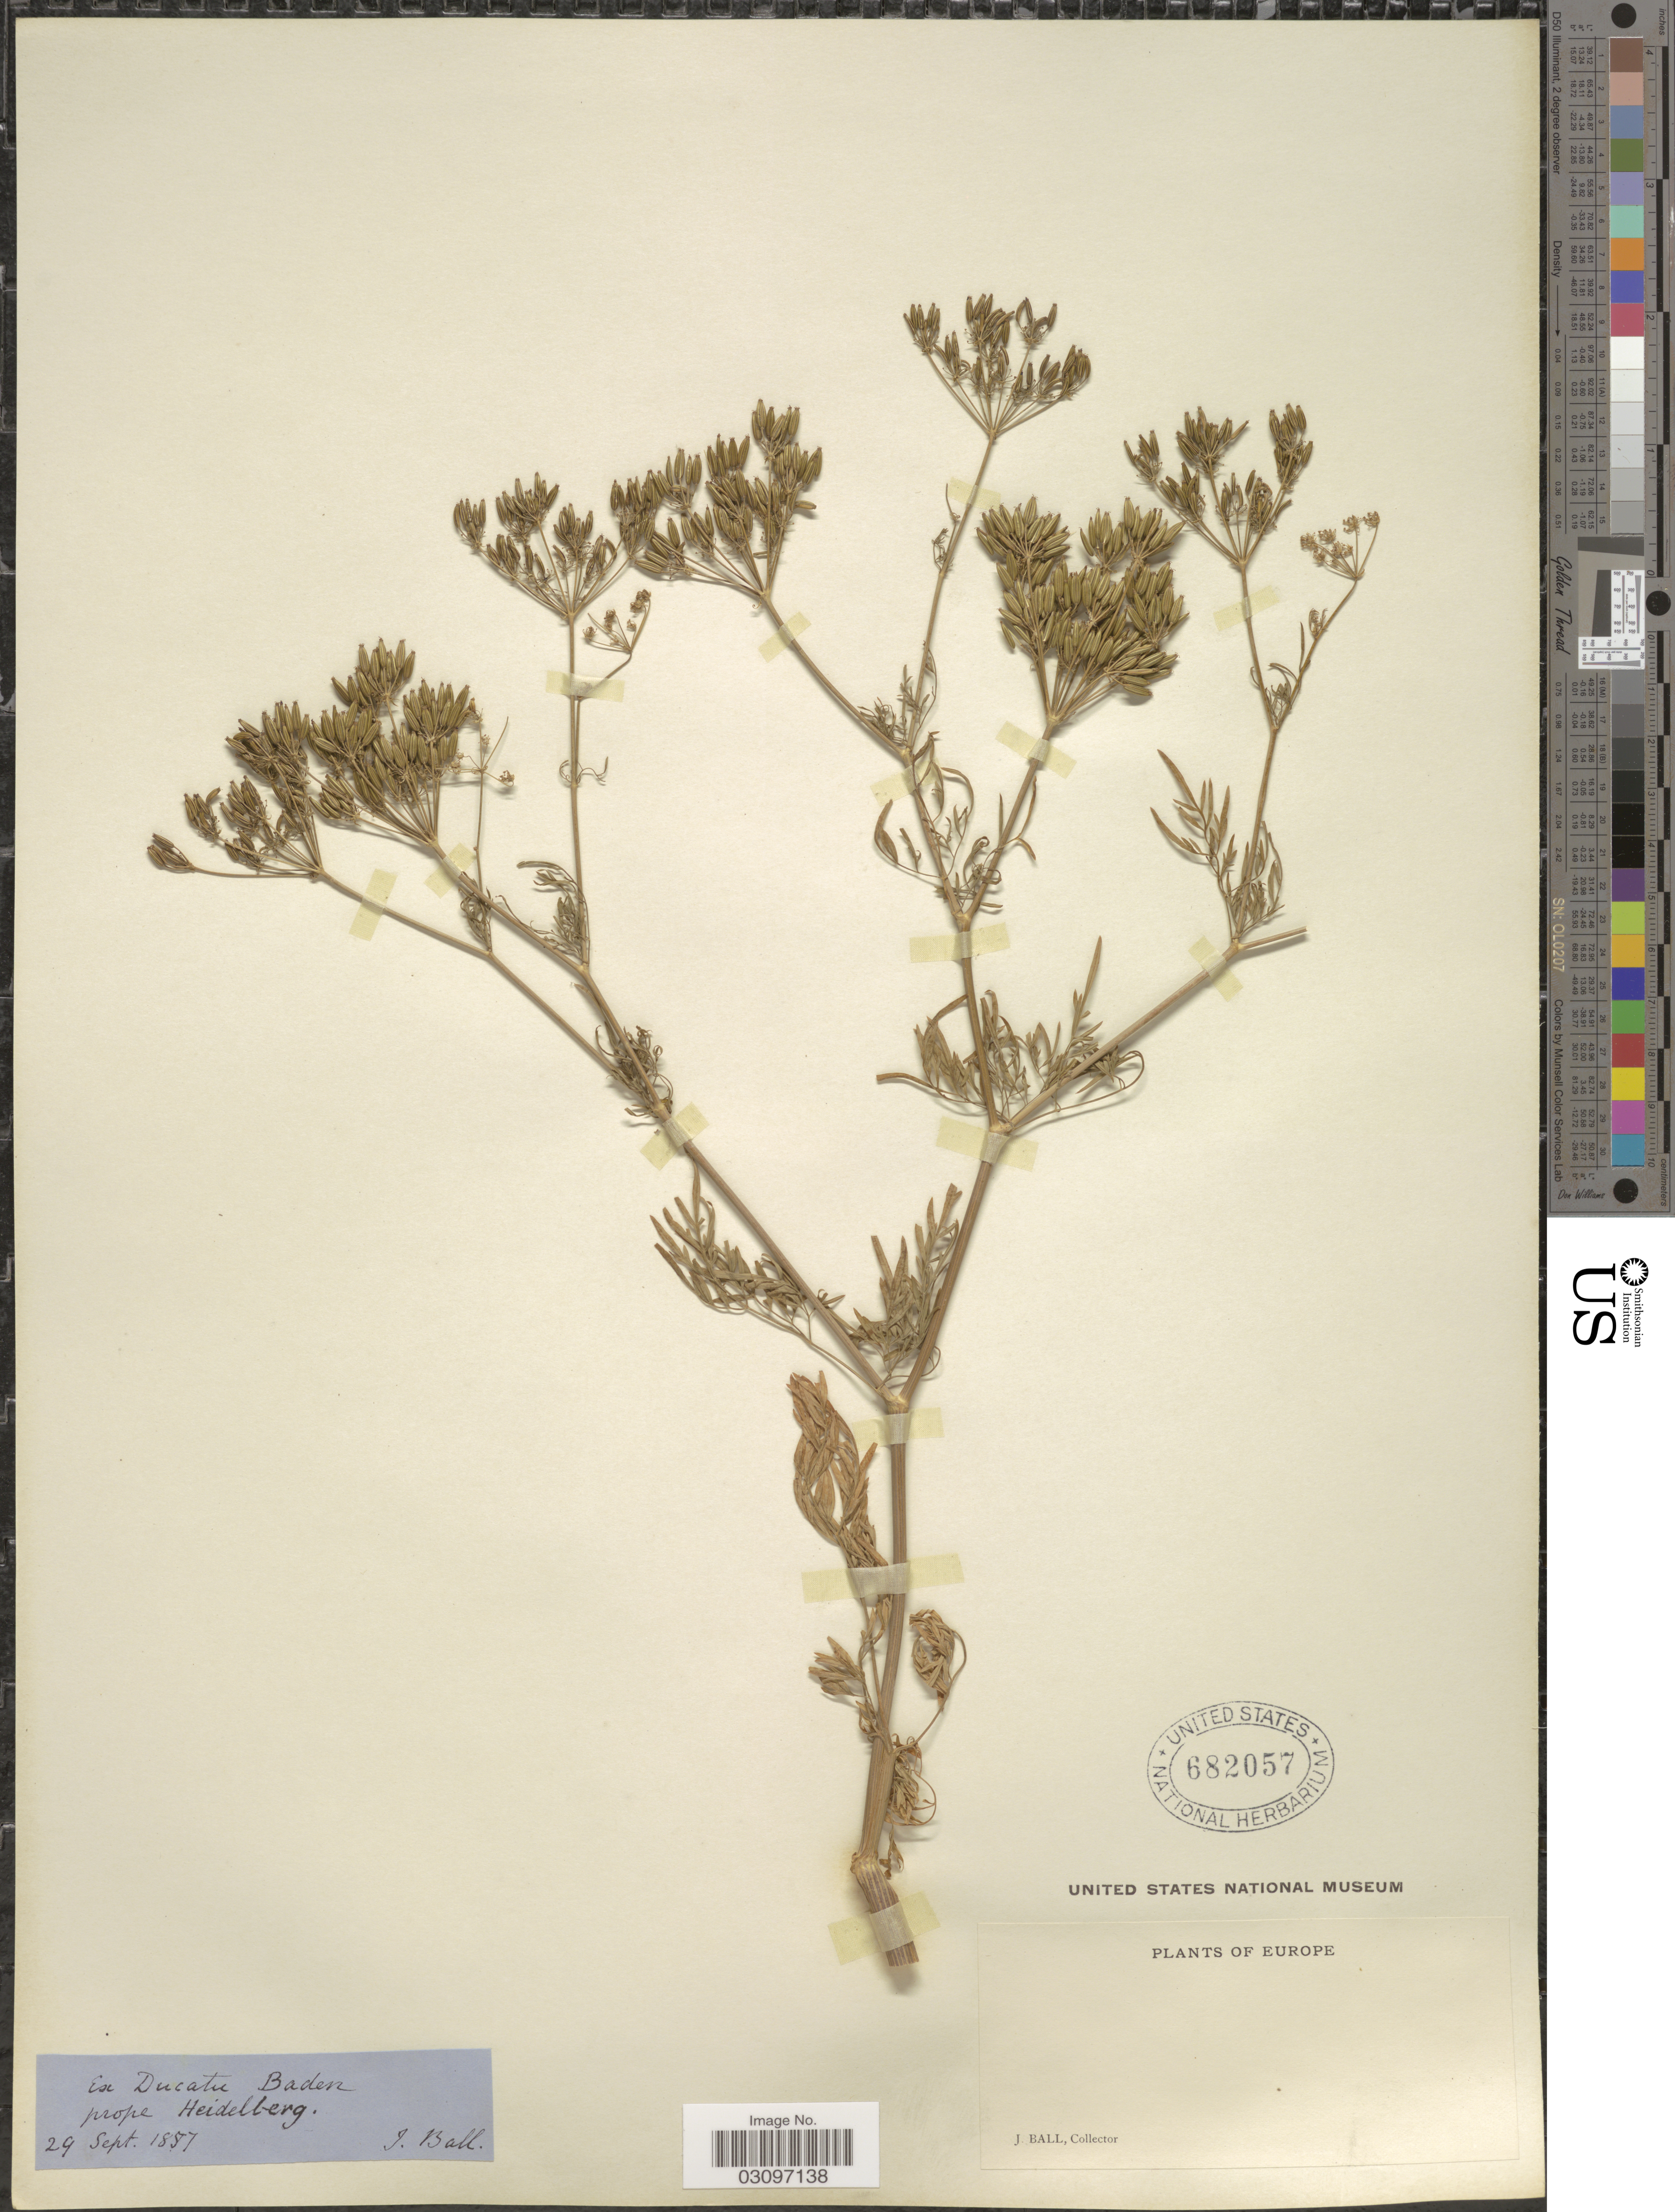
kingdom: Plantae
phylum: Tracheophyta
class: Magnoliopsida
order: Apiales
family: Apiaceae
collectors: J. Ball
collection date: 1887-09-29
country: Germany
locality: Europe. Ex Ducatu Baden prope Heidelberg.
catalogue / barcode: US 682057